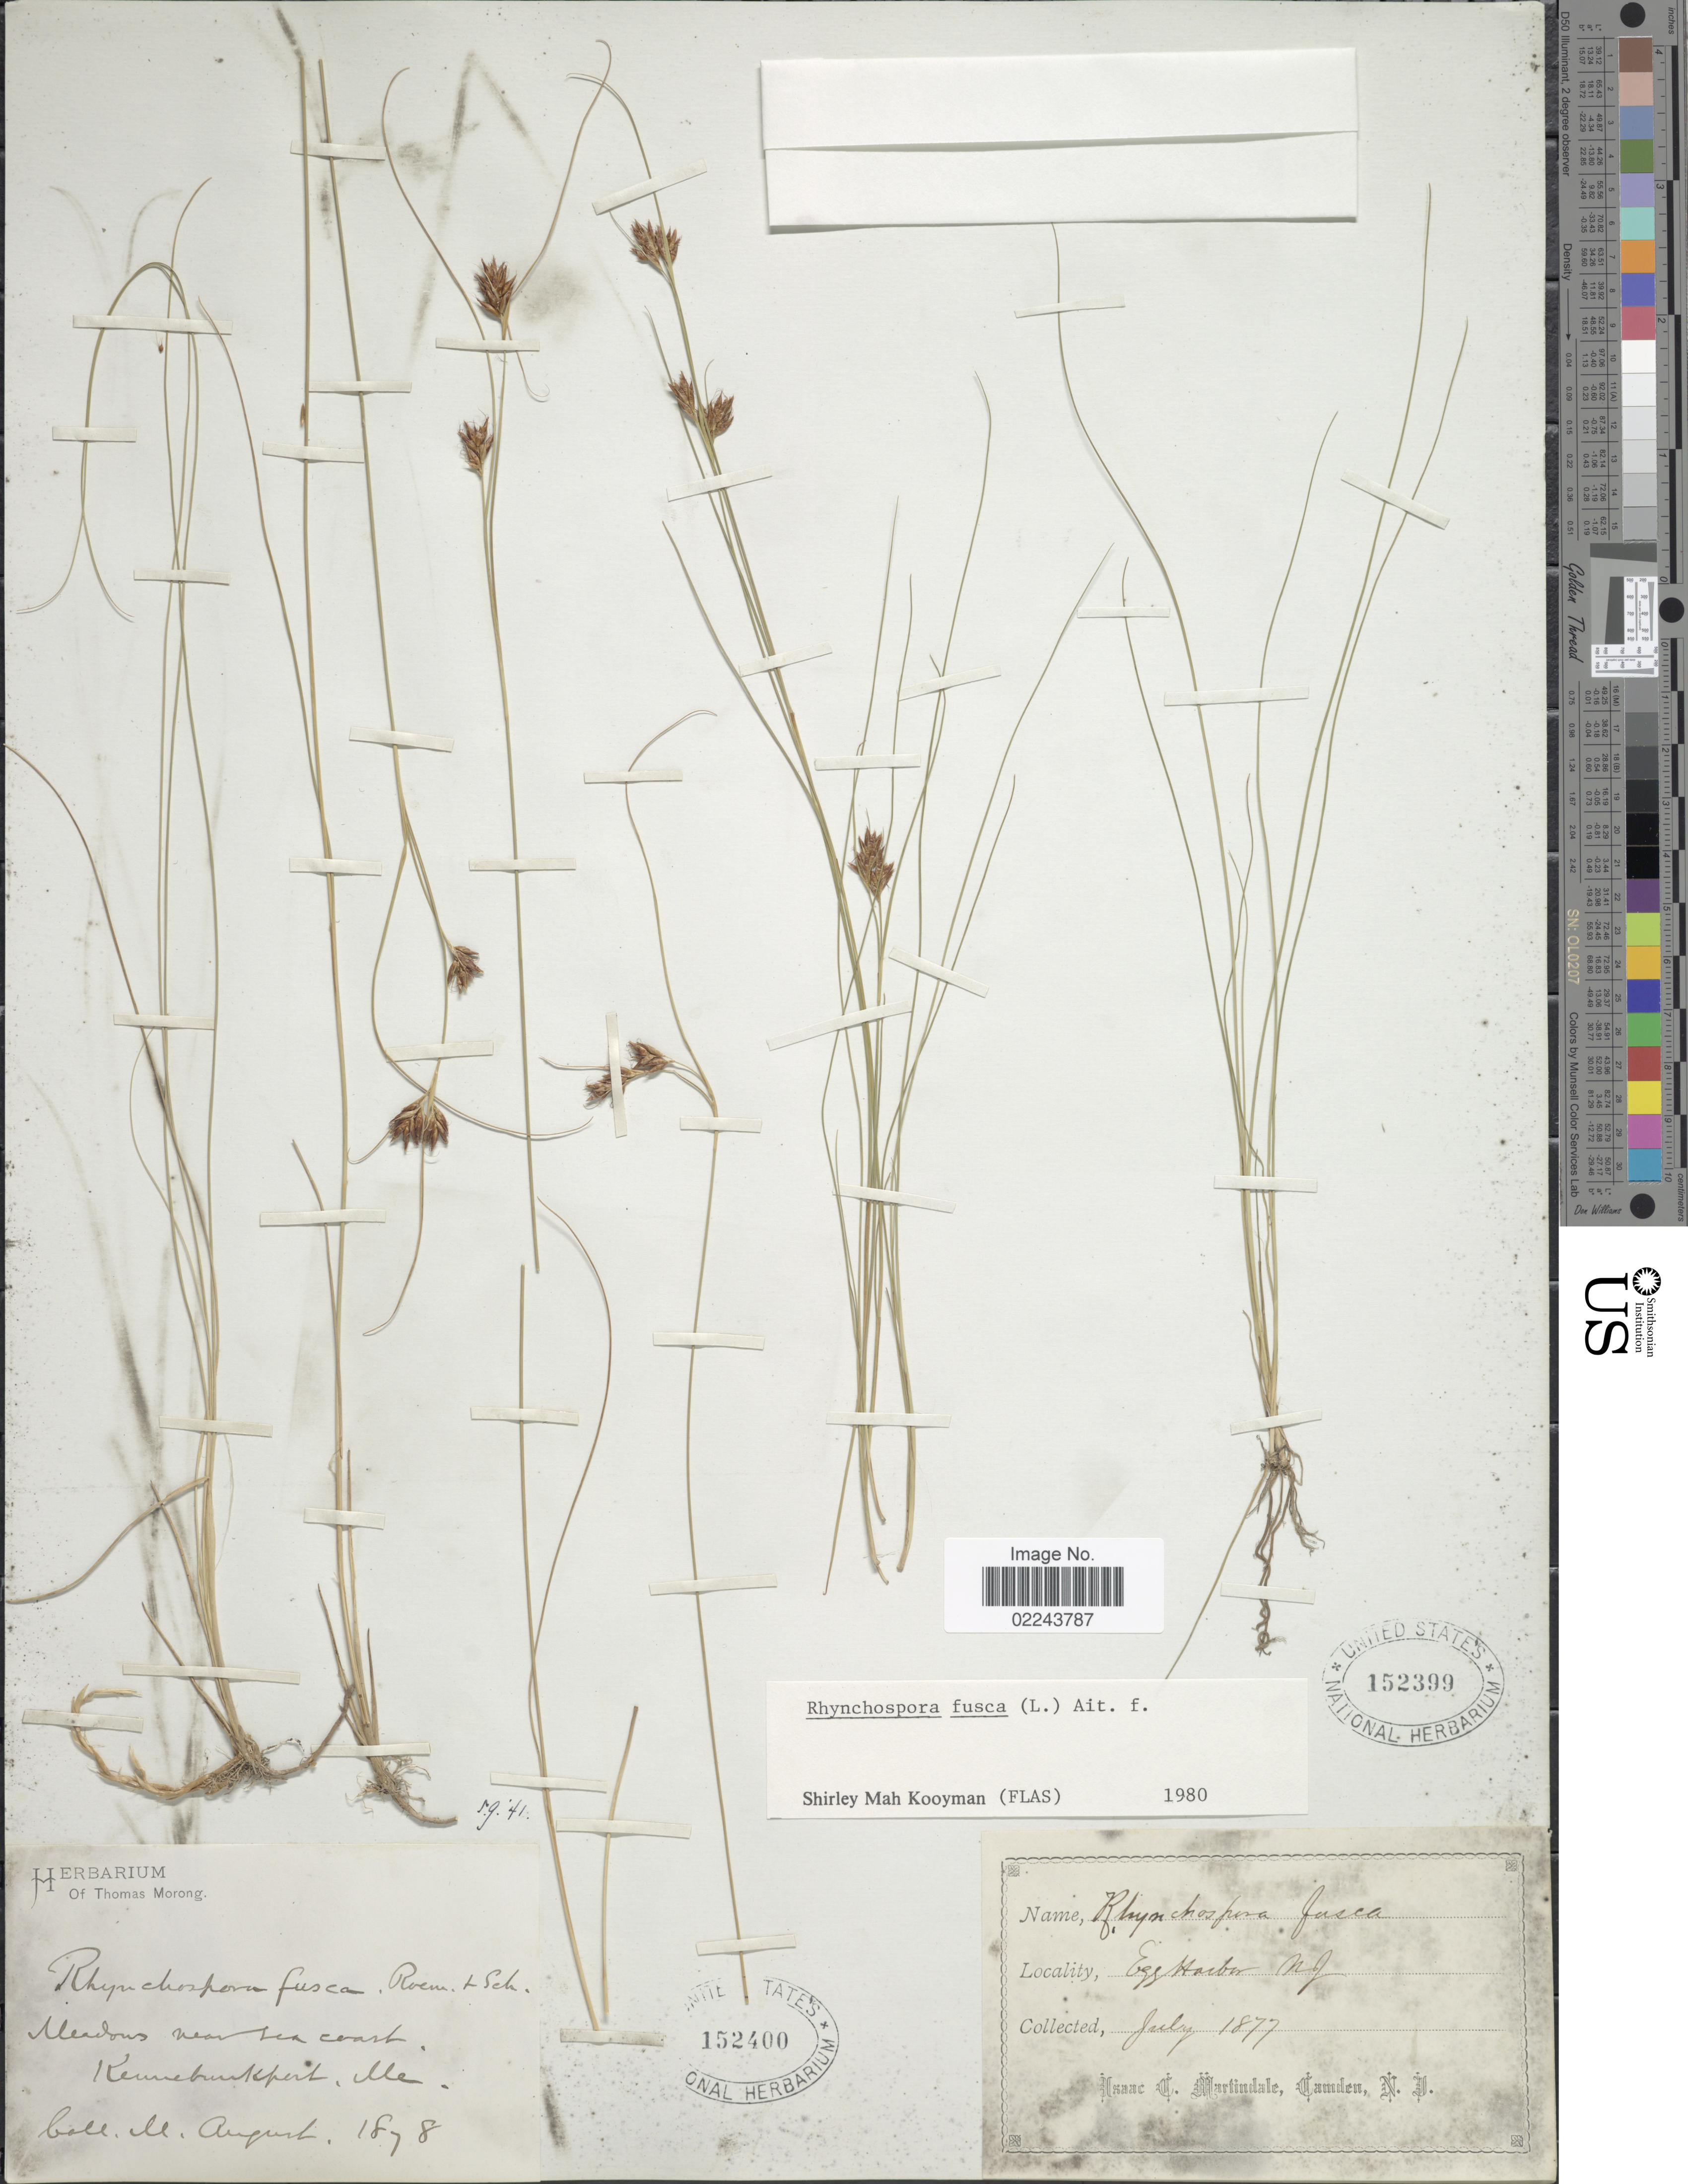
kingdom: Plantae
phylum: Tracheophyta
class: Liliopsida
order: Poales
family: Cyperaceae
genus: Rhynchospora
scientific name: Rhynchospora fusca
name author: (L.) W.T. Aiton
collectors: I. C. Martindale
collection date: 1877-07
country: United States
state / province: New Jersey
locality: Egv Harbor,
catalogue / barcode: US 152399-2